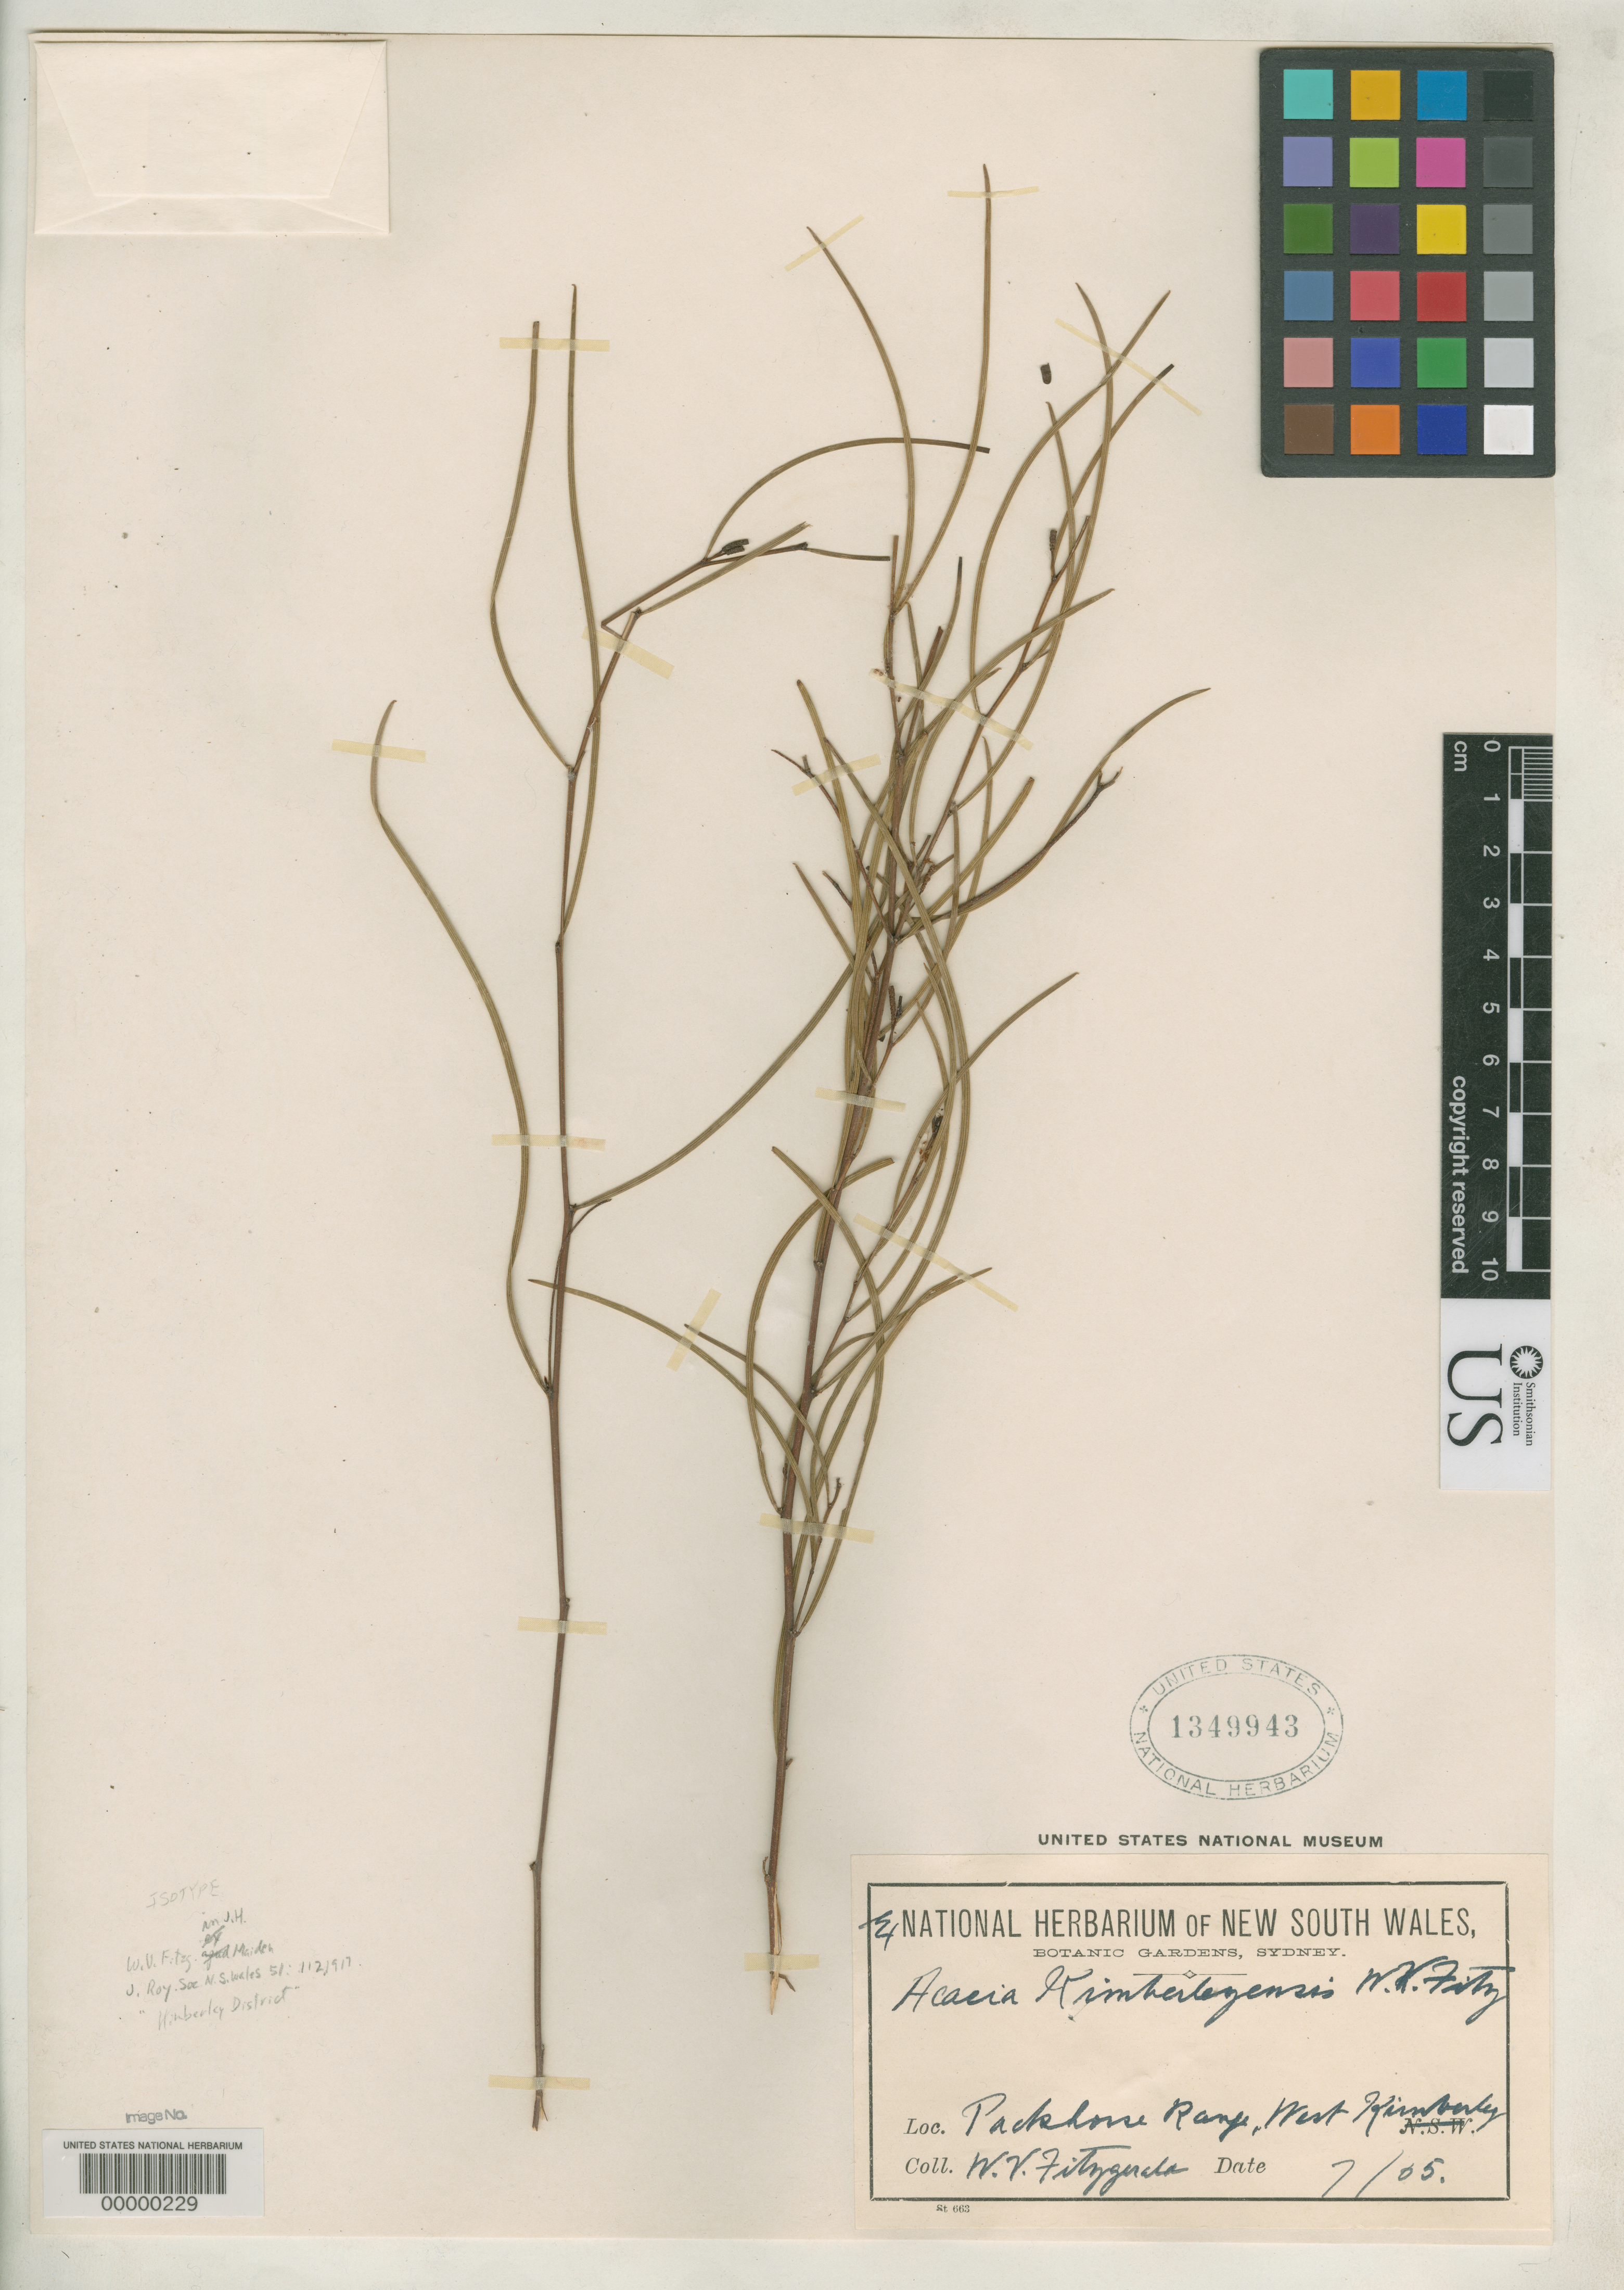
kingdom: Plantae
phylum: Tracheophyta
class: Magnoliopsida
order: Fabales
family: Fabaceae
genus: Acacia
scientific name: Acacia kimberleyensis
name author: W. Fitzg.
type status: Isotype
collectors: W. Fitzgerald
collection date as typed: Jul 1905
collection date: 1905-07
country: Australia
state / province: Western Australia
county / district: Western Kimberly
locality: Packhorse Range.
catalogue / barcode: US 1349943